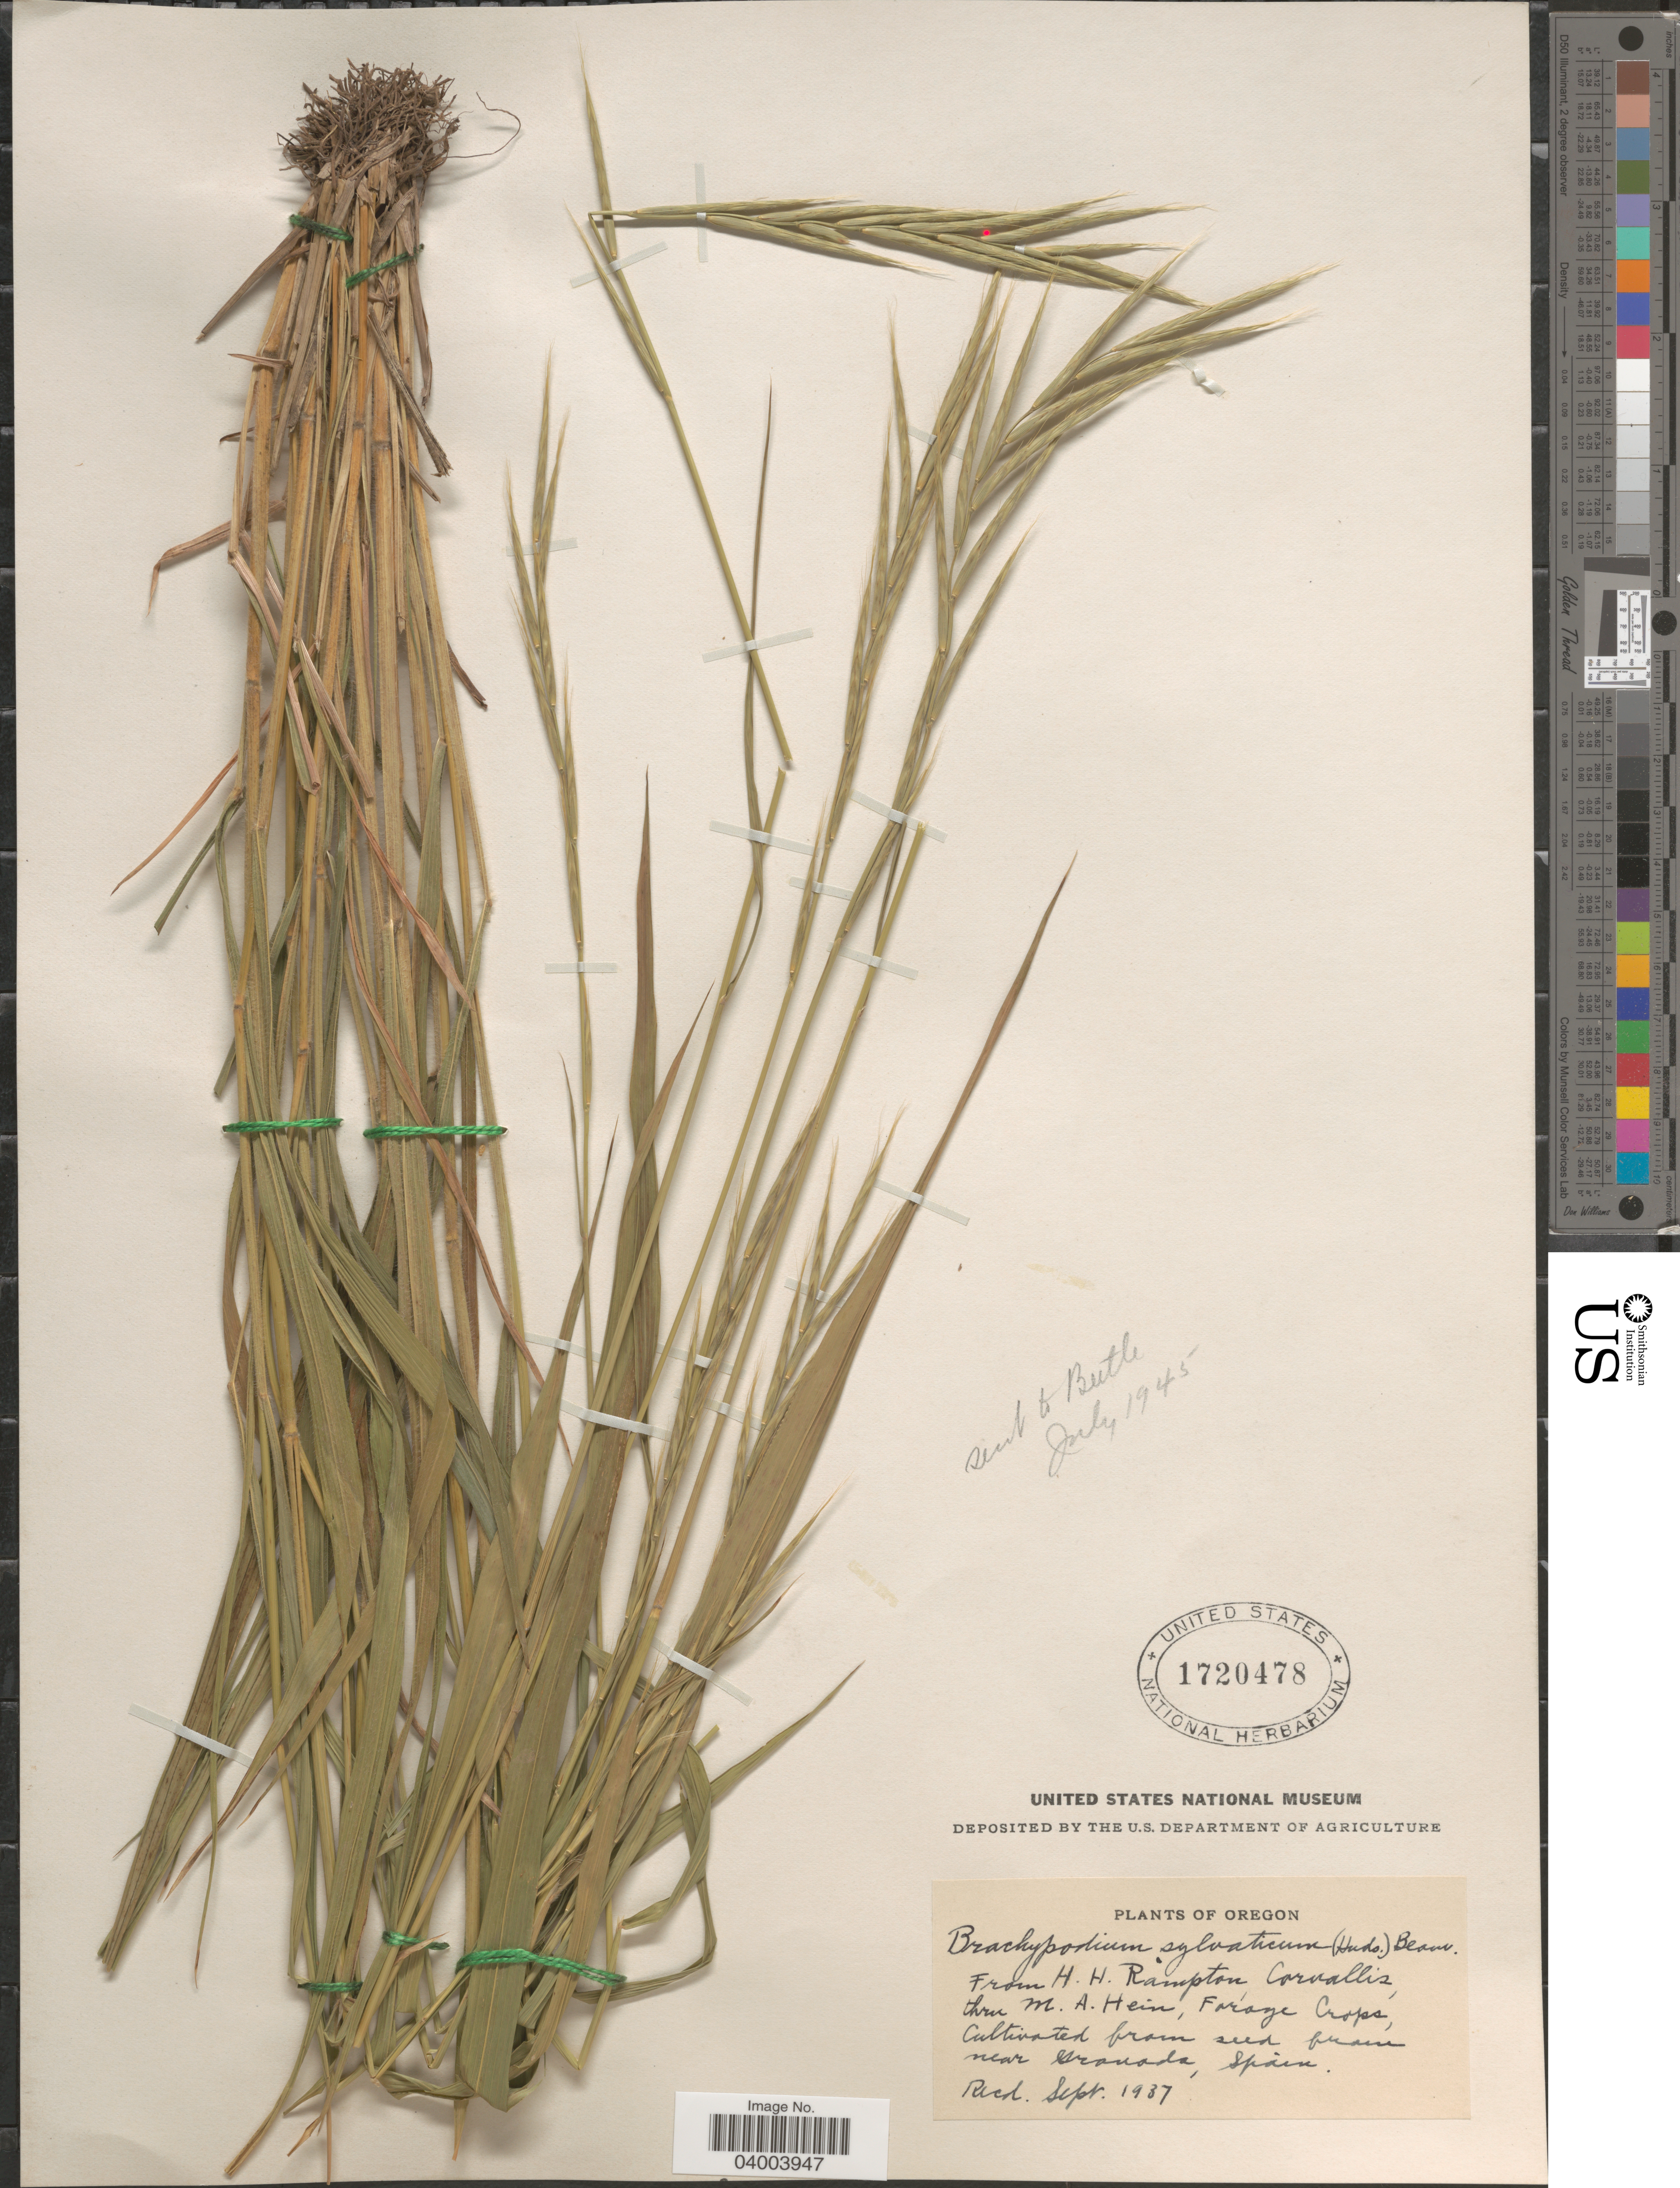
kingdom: Plantae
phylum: Tracheophyta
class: Liliopsida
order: Poales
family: Poaceae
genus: Brachypodium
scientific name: Brachypodium silvaticum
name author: (Huds.) P. Beauv.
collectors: H. Rampton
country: United States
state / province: Oregon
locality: Corvallis.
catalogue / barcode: US 1720478